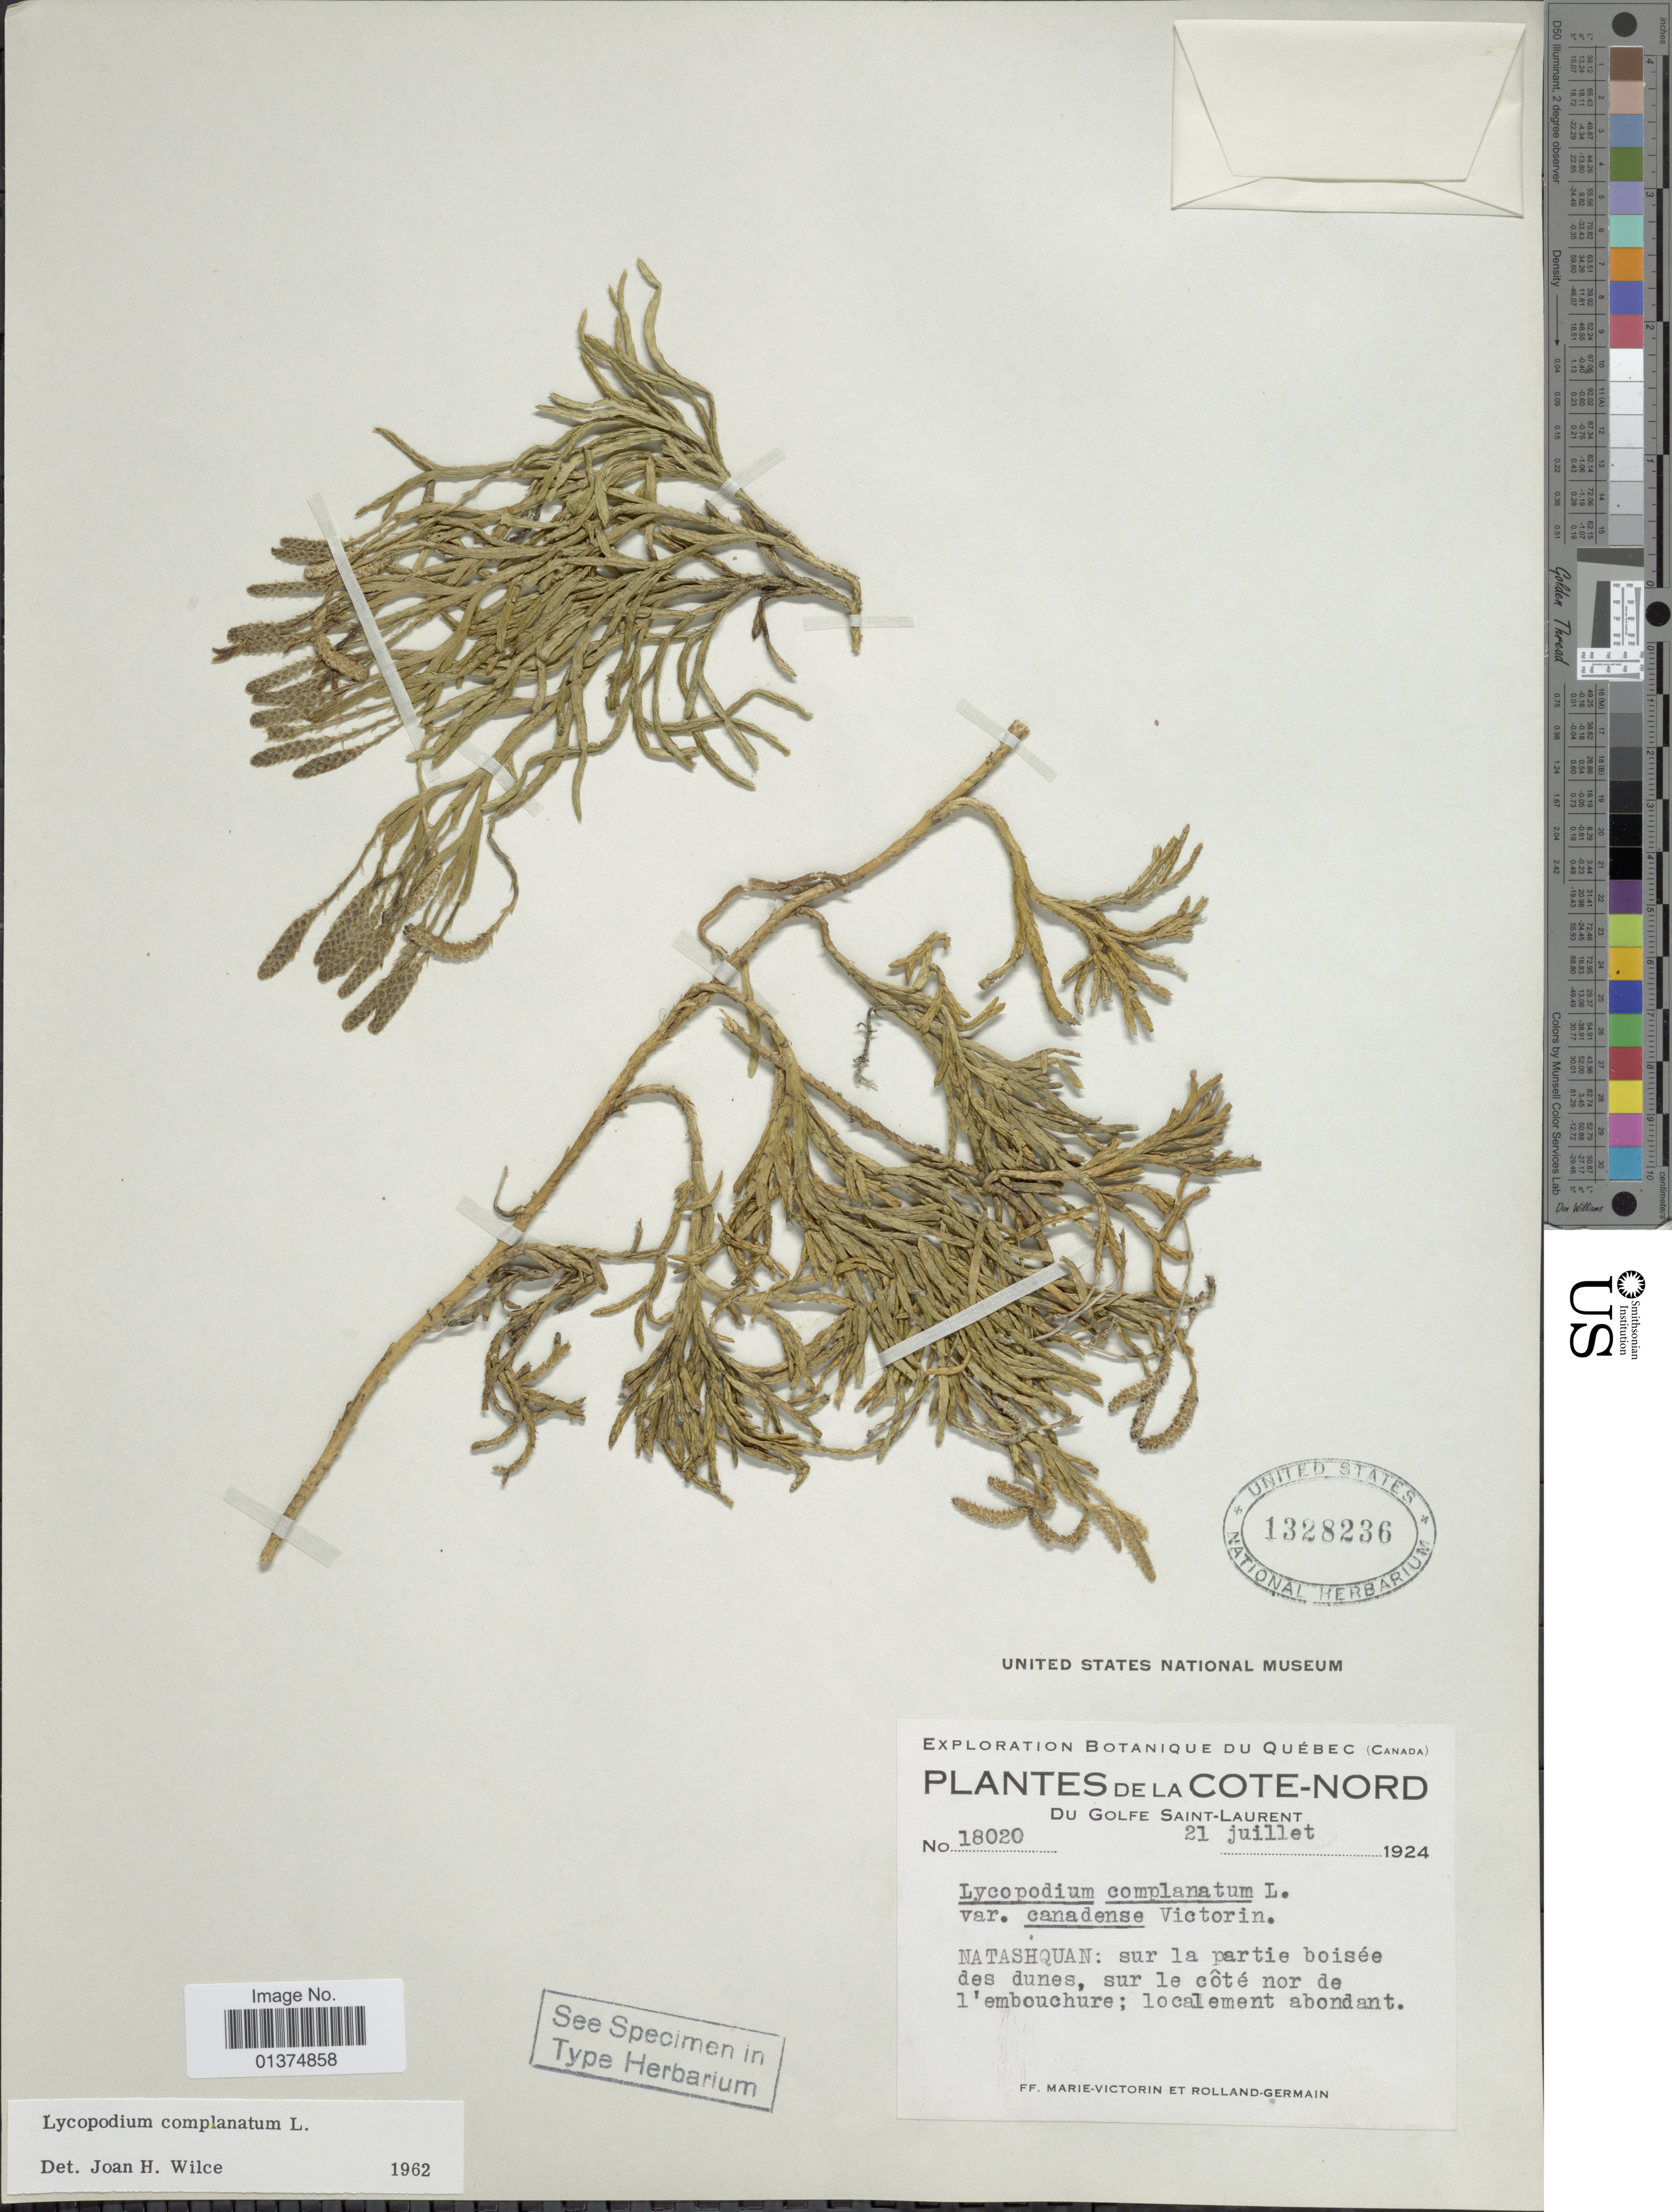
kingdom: Plantae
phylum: Tracheophyta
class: Lycopodiopsida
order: Lycopodiales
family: Lycopodiaceae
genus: Diphasiastrum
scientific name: Diphasiastrum complanatum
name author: (L.) Holub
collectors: Fr. Marie-Victorin & Rolland-Germain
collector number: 18020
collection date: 1924-07-21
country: Canada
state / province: Quebec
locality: Cote-Nord du Golfe Saint-Laurent, Natashquan: sur la partie boisée des dunes, sur le côte nor de l'embouchure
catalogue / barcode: US 1328236